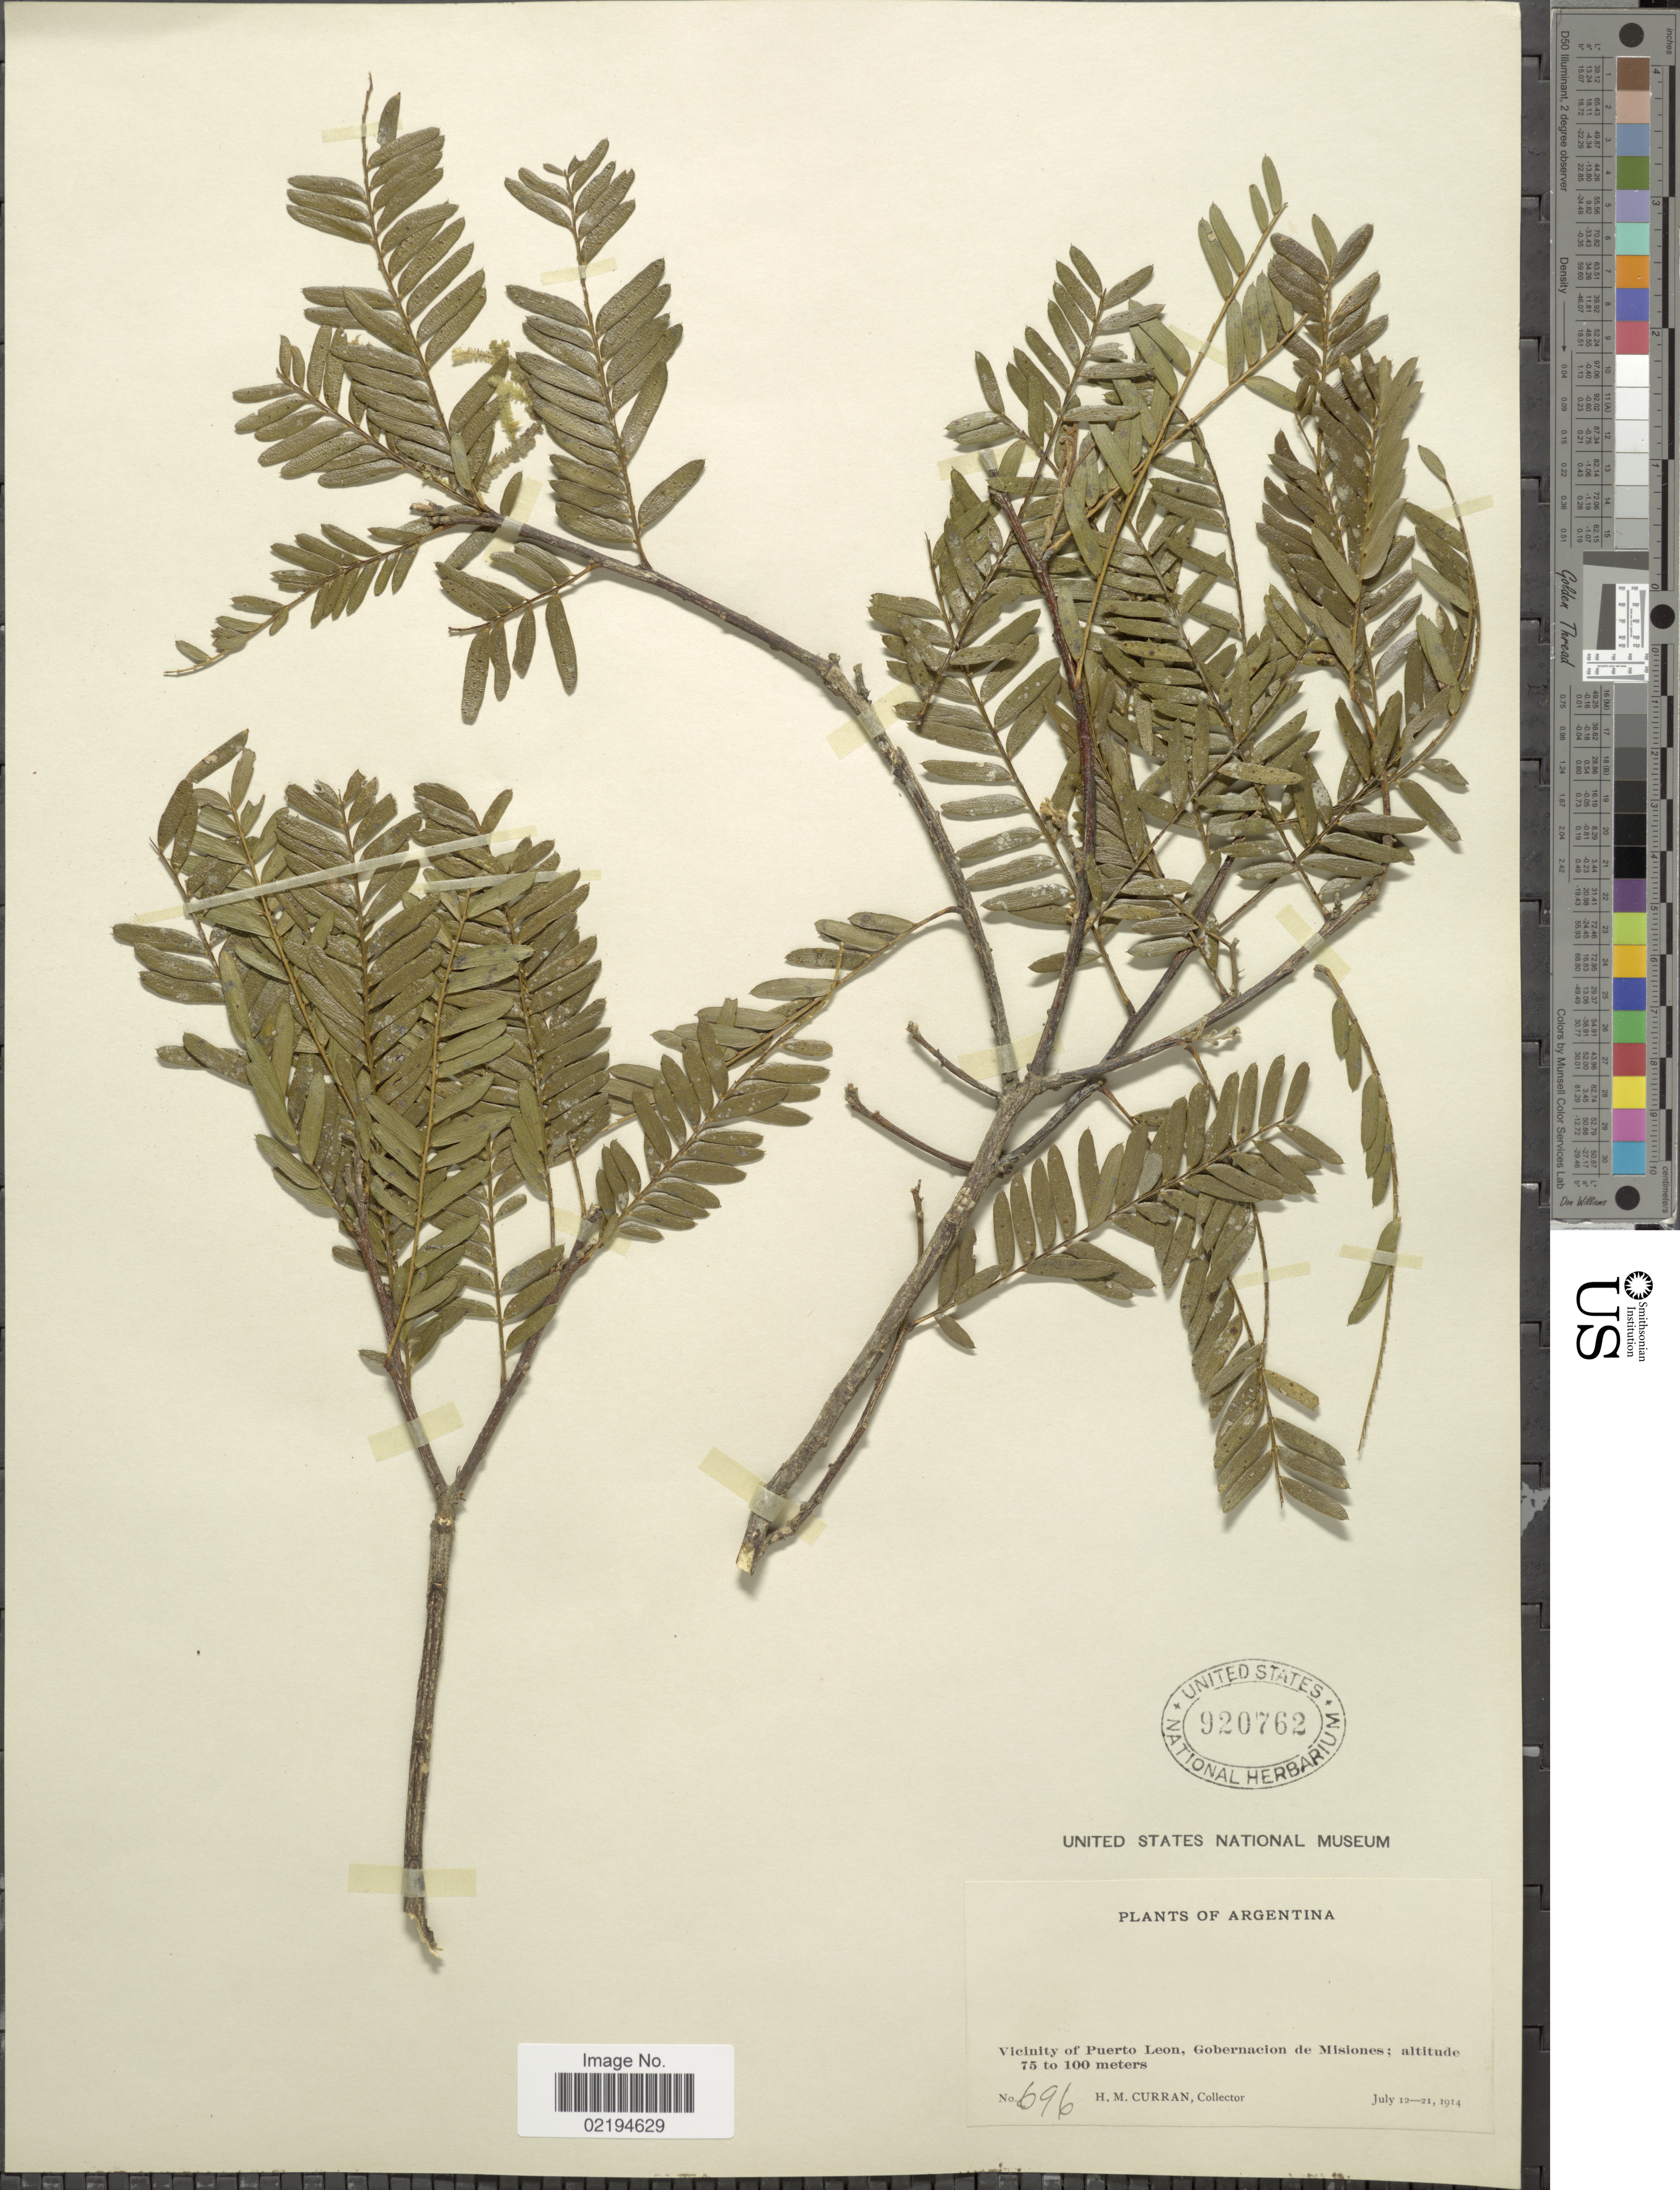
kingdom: Plantae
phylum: Tracheophyta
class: Magnoliopsida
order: Fabales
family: Fabaceae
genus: Holocalyx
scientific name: Holocalyx balansae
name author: Micheli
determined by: Strong, Mark T., (BOT), Smithsonian Institution - National Museum of Natural History (UNITED STATES)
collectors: H. M. Curran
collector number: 696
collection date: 1914-07-12/1914-07-21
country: Argentina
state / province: Misiones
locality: Vicinity of Puerto Leon, Gobernacion de Misiones.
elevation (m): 75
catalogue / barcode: US 920762